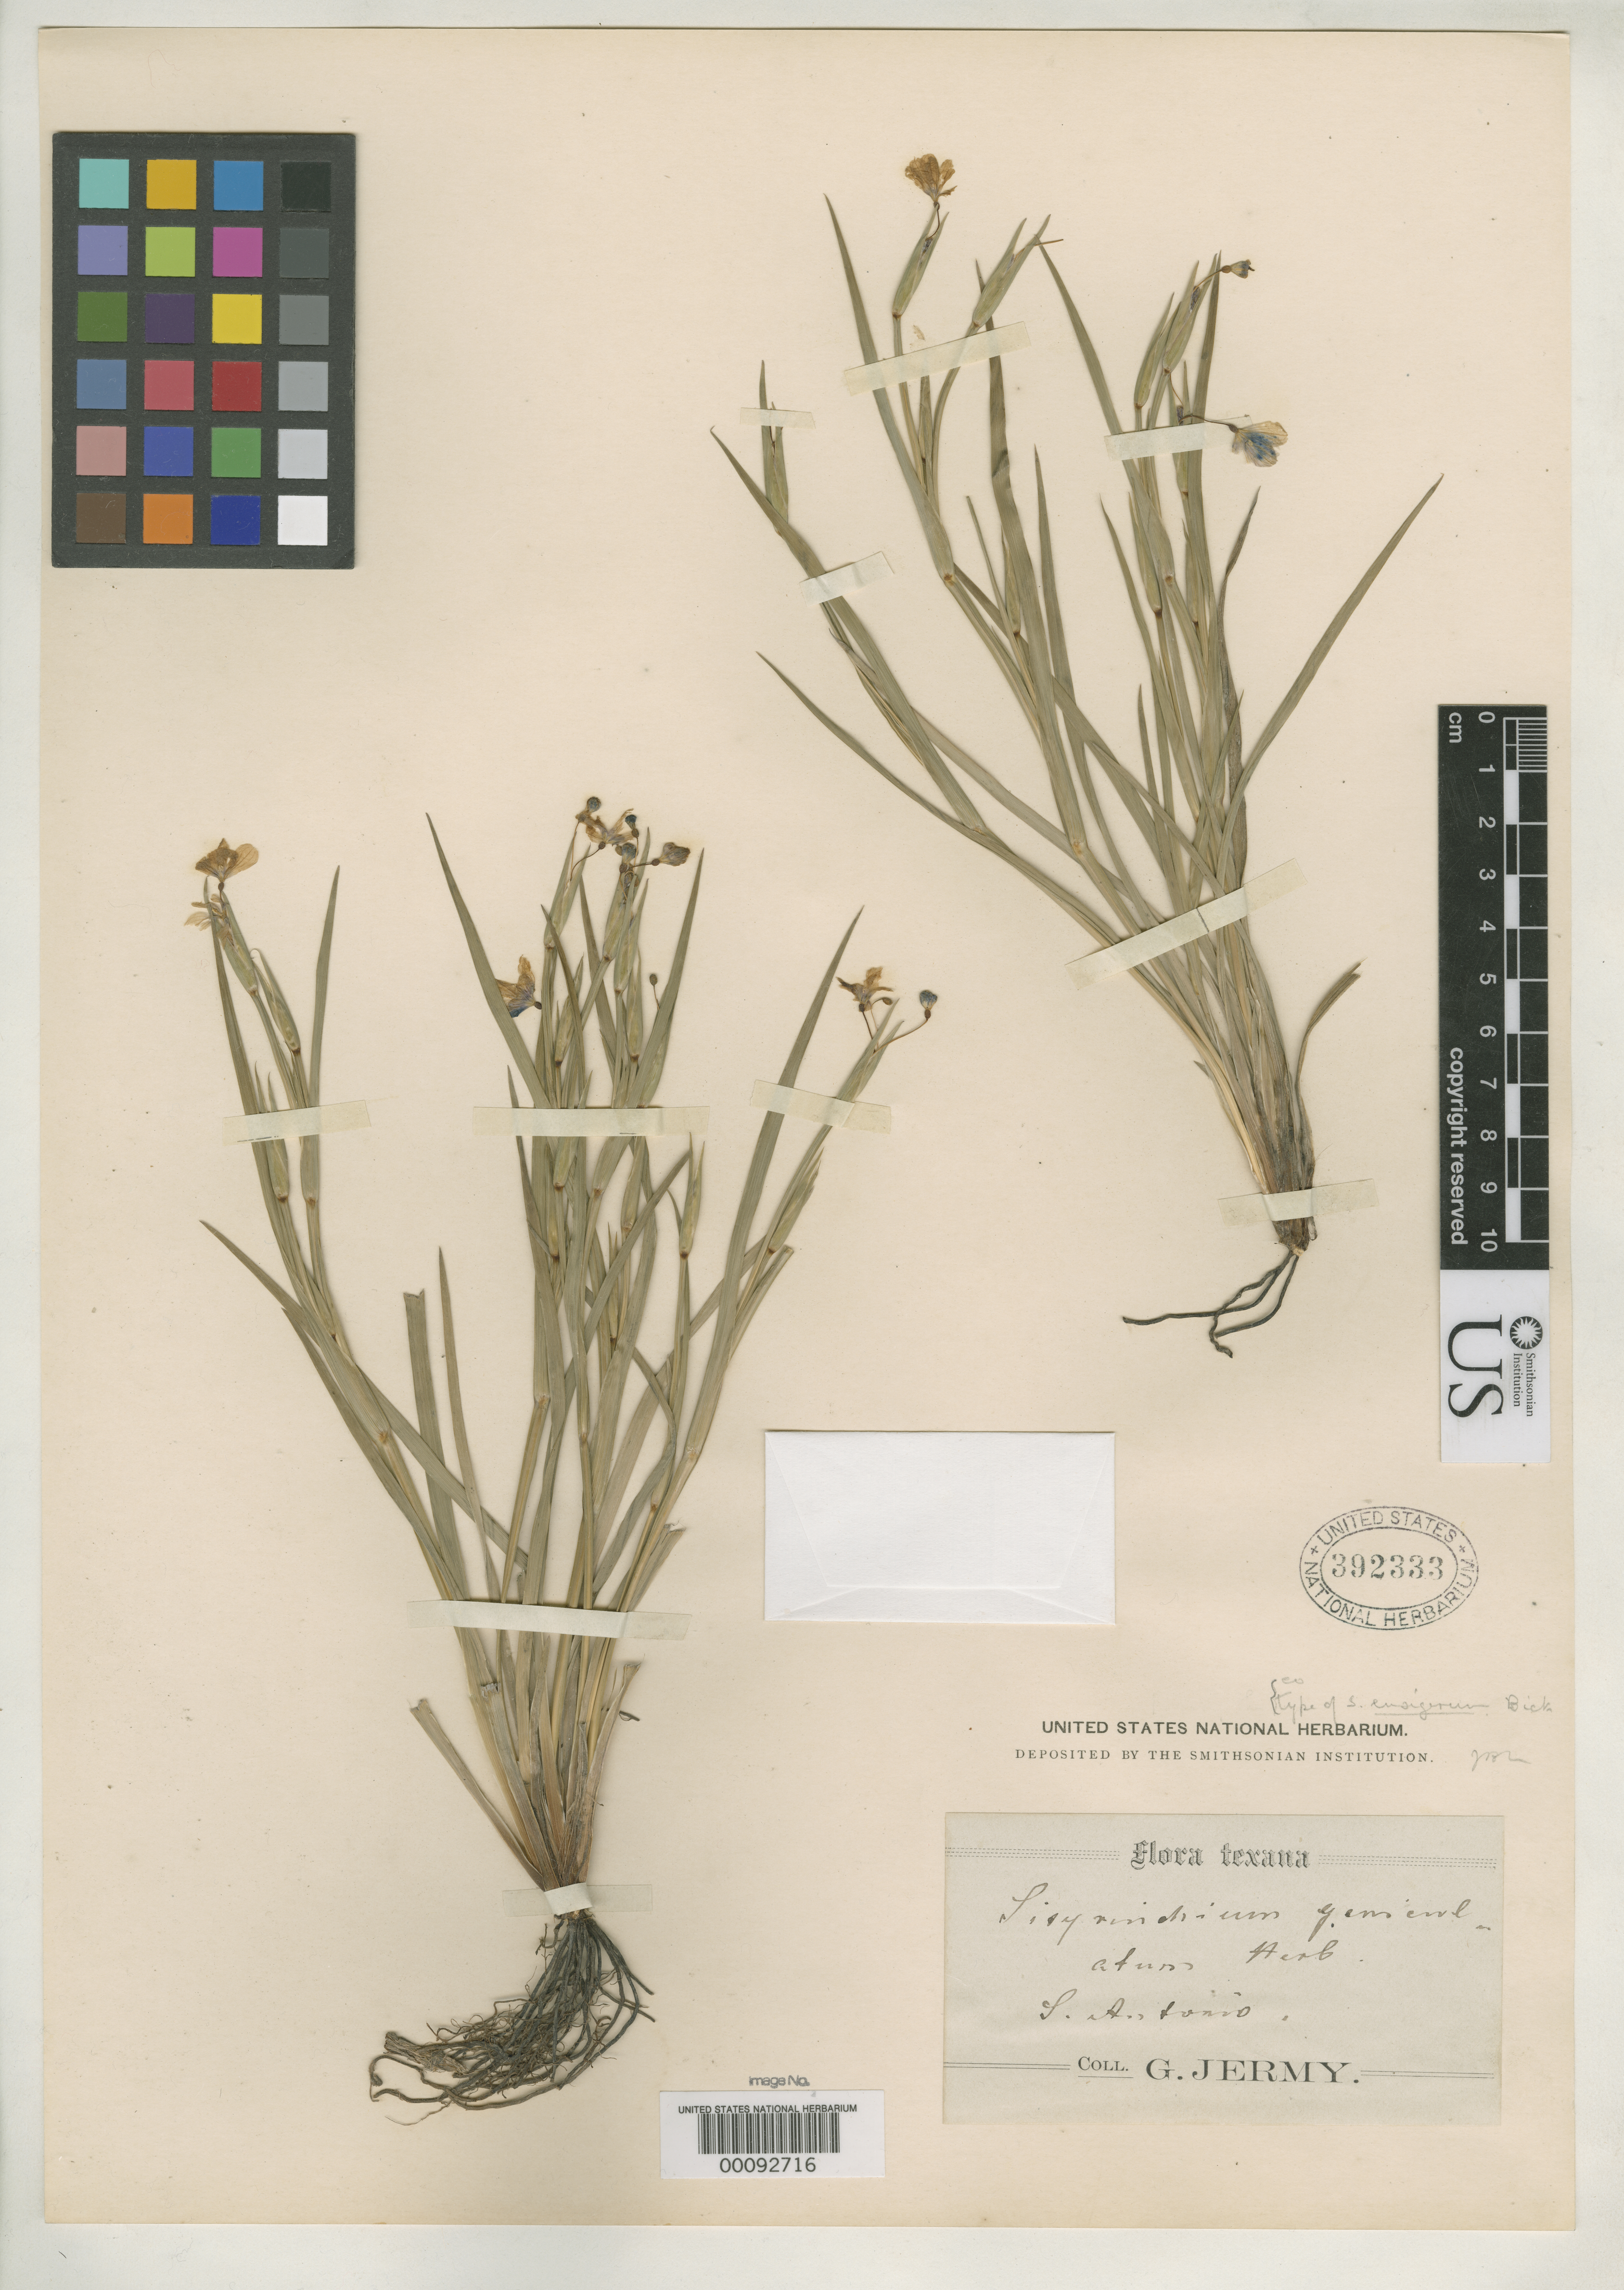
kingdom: Plantae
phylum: Tracheophyta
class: Liliopsida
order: Asparagales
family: Iridaceae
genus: Sisyrinchium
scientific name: Sisyrinchium ensigerum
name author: E.P. Bicknell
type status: Isotype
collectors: G. Jermy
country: United States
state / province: Texas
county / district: Bexar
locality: San Antonio.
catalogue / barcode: US 392333